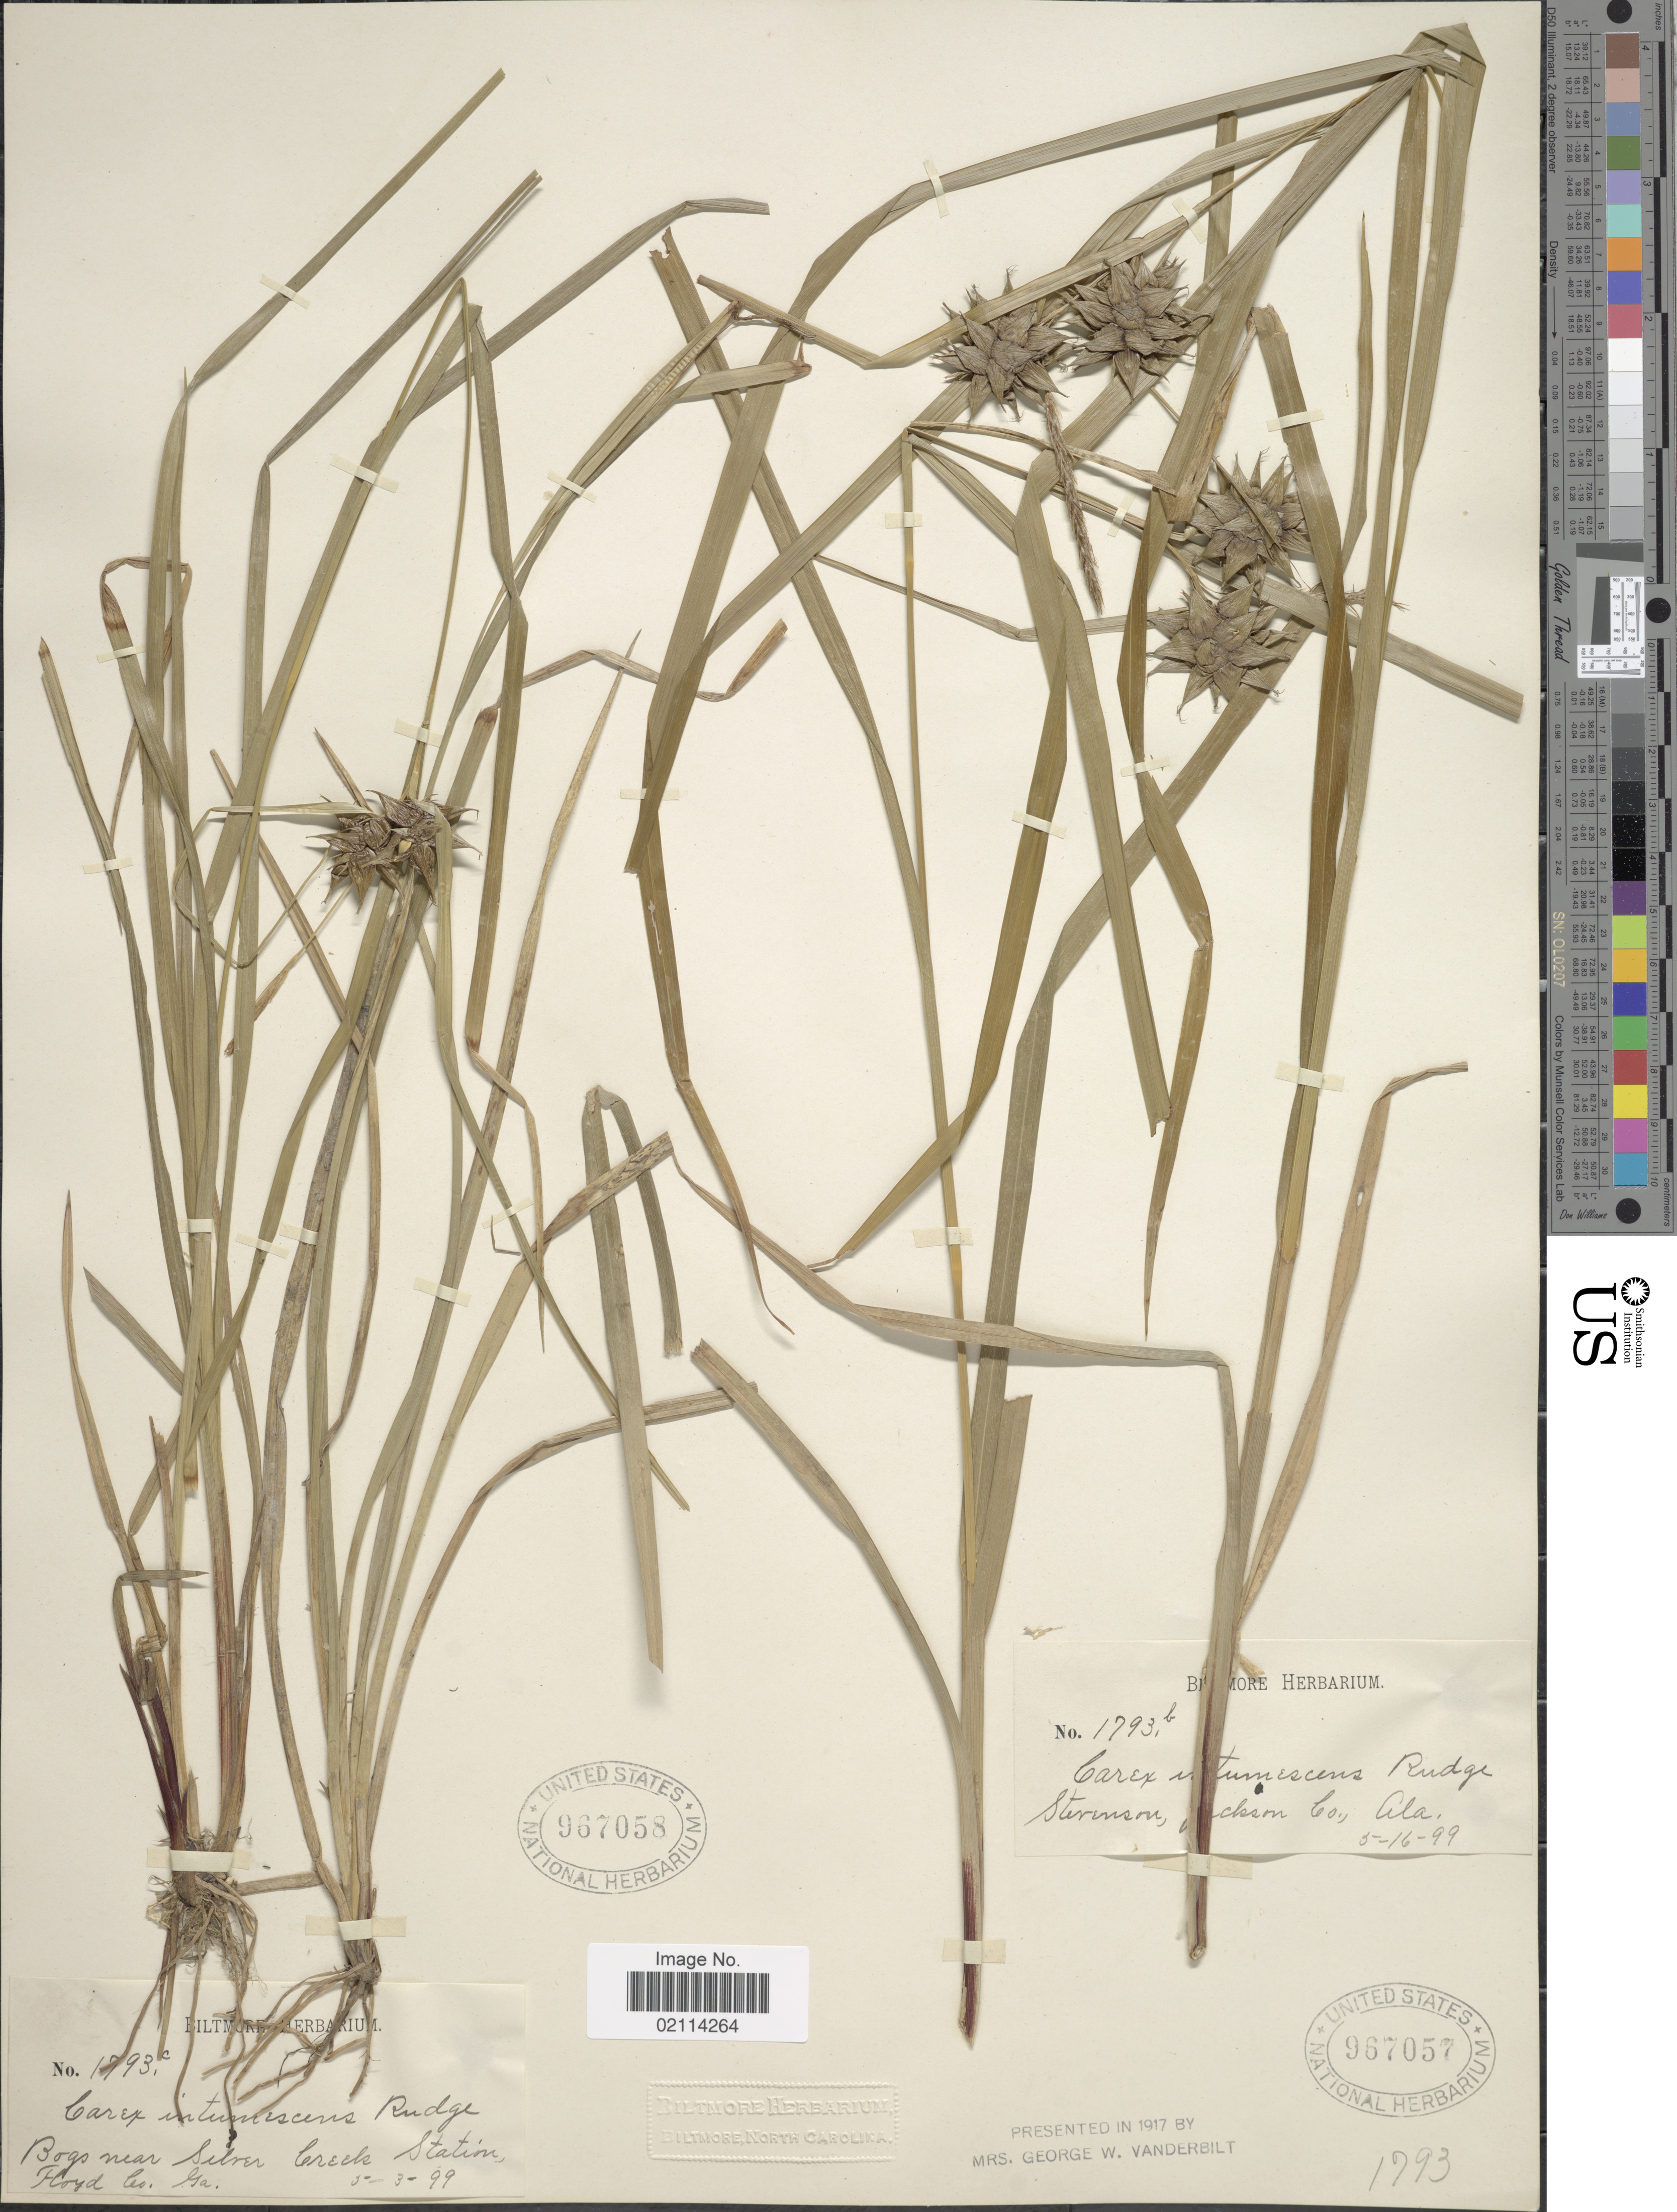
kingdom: Plantae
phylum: Tracheophyta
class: Liliopsida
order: Poales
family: Cyperaceae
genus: Carex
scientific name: Carex intumescens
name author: Rudge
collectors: ex herb. Biltmore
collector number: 1793b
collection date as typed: Transcribed d/m/y: 16/5/99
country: United States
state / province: Alabama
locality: Stevenson, Jackson Co.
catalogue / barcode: US 967057-2